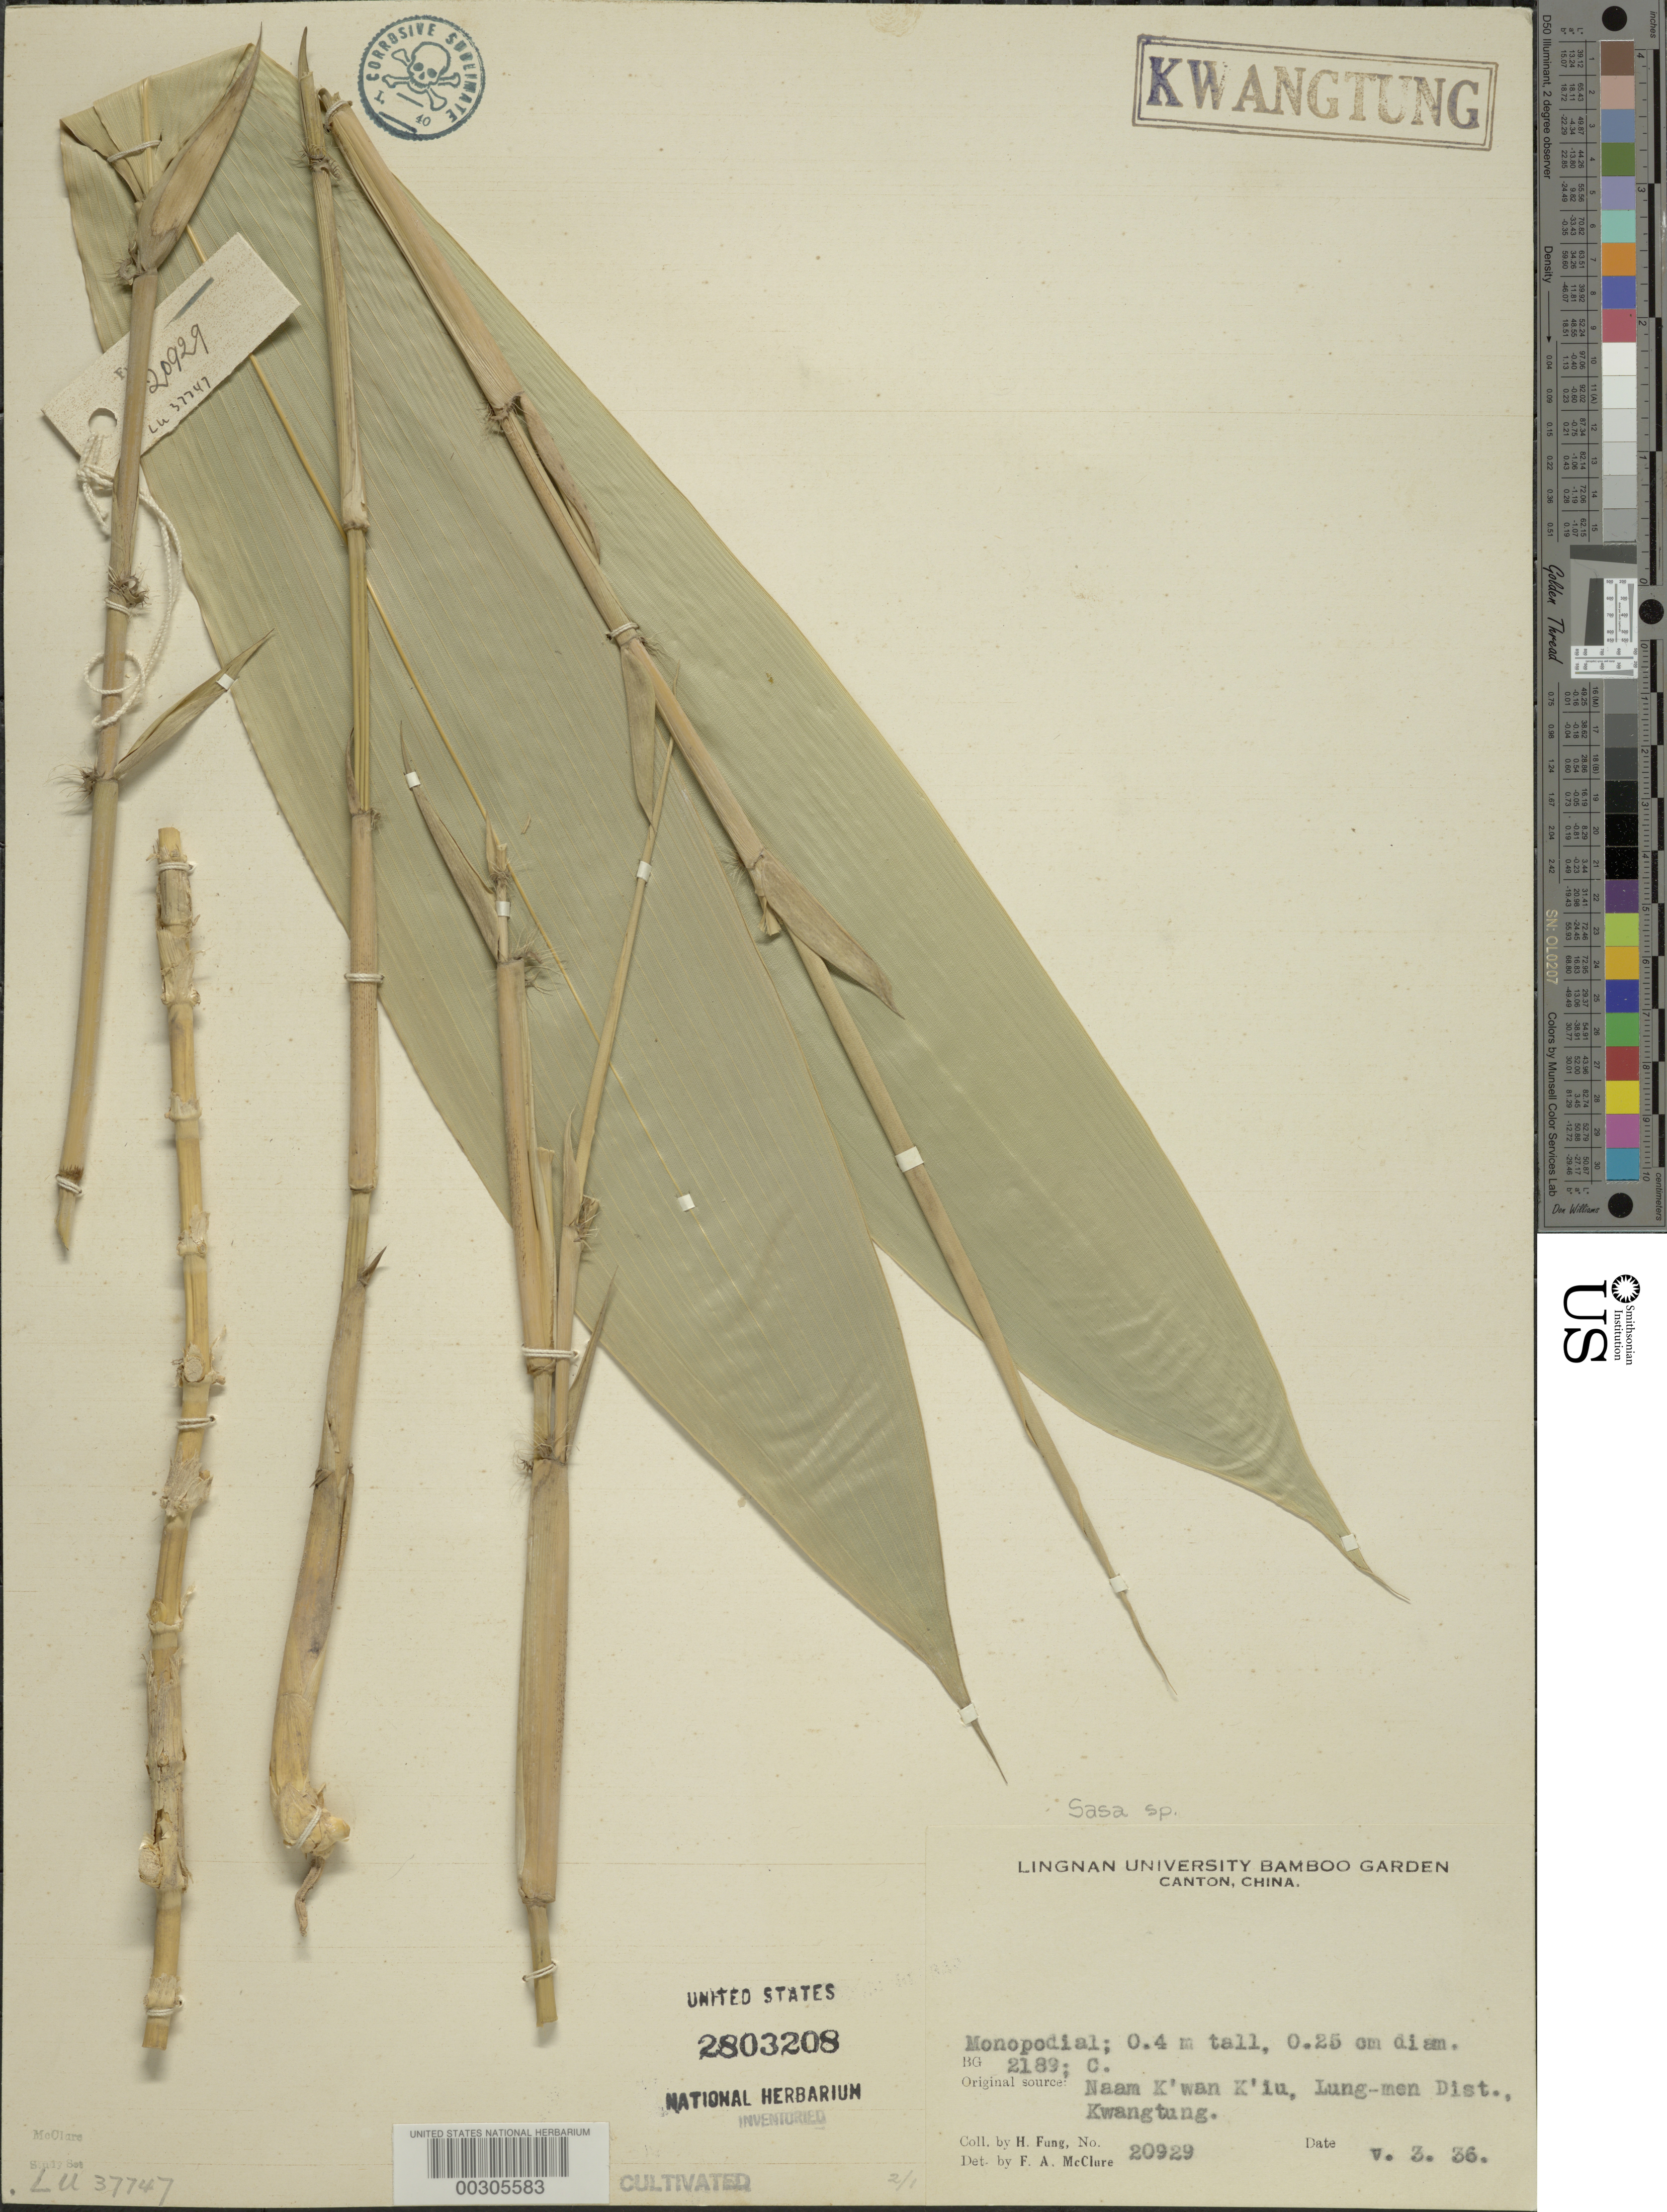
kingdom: Plantae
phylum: Tracheophyta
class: Liliopsida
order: Poales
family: Poaceae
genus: Sasa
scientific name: Sasa sp.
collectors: H. L. Fung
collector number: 20929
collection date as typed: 03 May 1936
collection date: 1936-05-03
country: China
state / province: Guangdong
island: Honam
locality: Lingnan Univ. Bamboo Garden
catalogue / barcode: US 2803208